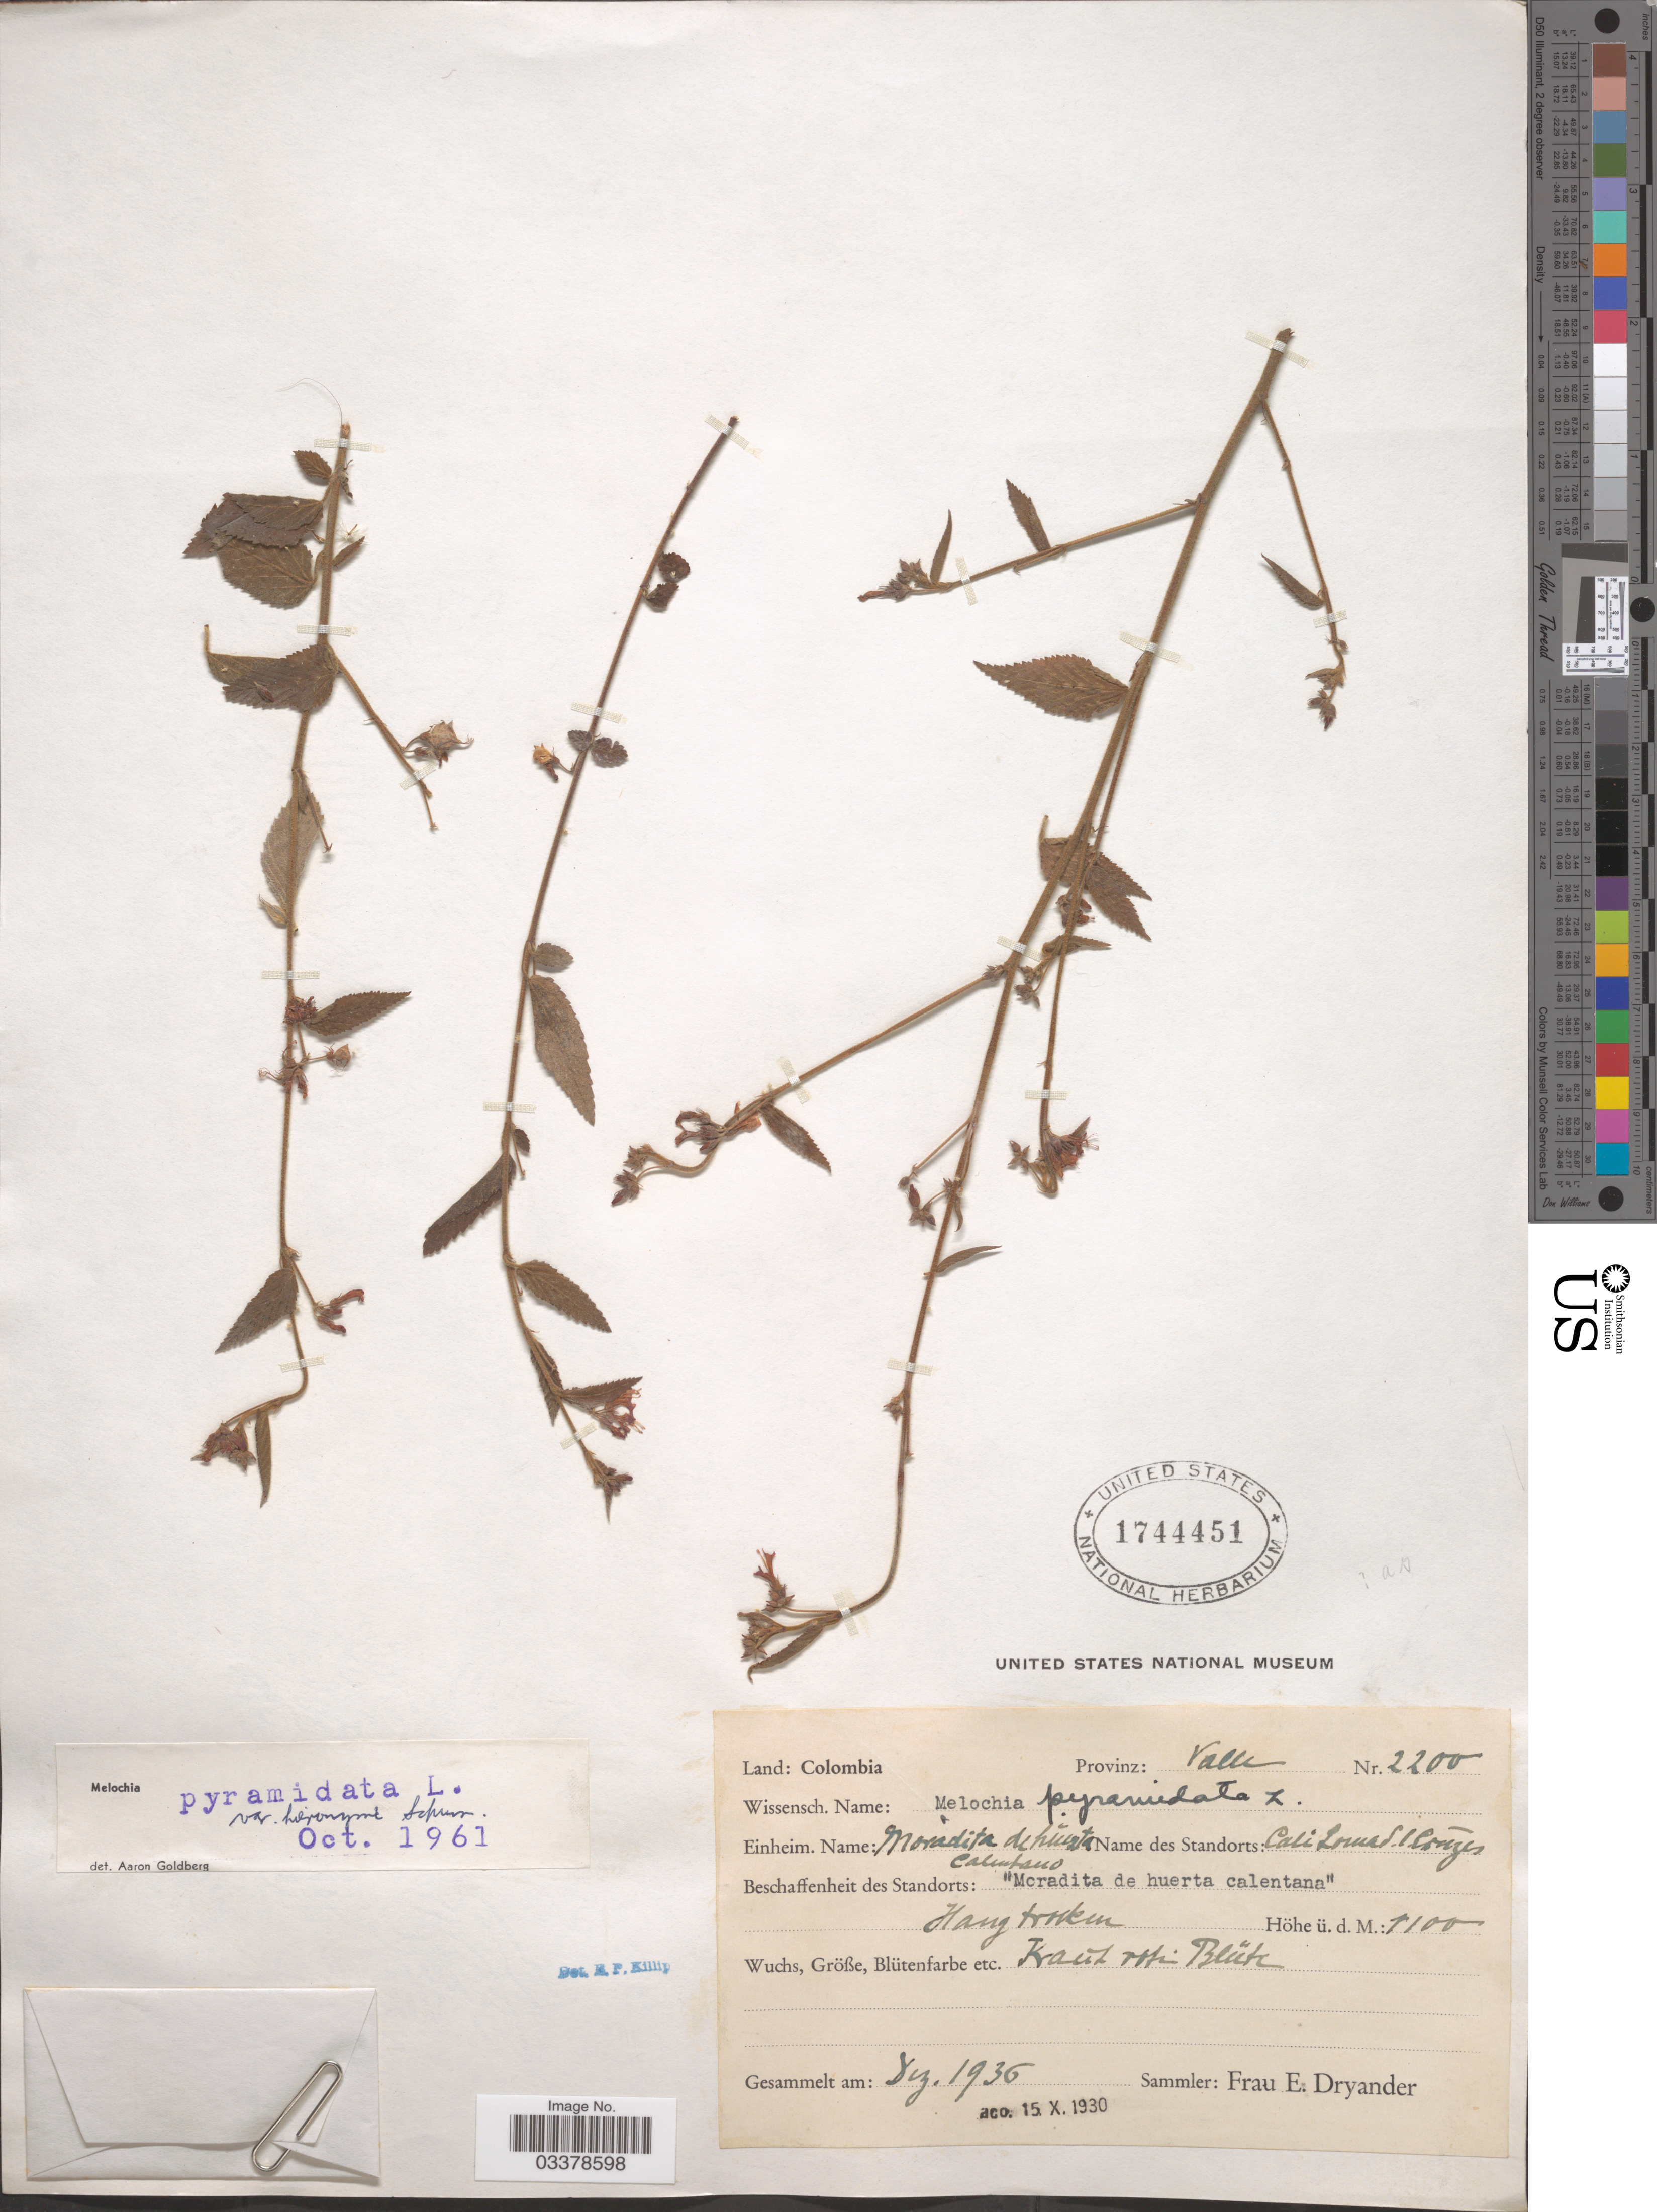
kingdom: Plantae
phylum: Tracheophyta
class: Magnoliopsida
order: Malvales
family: Malvaceae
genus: Melochia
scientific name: Melochia pyramidata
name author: L.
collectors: F. Dryander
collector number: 2200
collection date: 1936-12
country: Colombia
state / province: Valle del Cauca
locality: Provinz: Valle. Cali Loma d. l. Cruzes.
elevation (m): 1100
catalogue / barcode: US 1744451